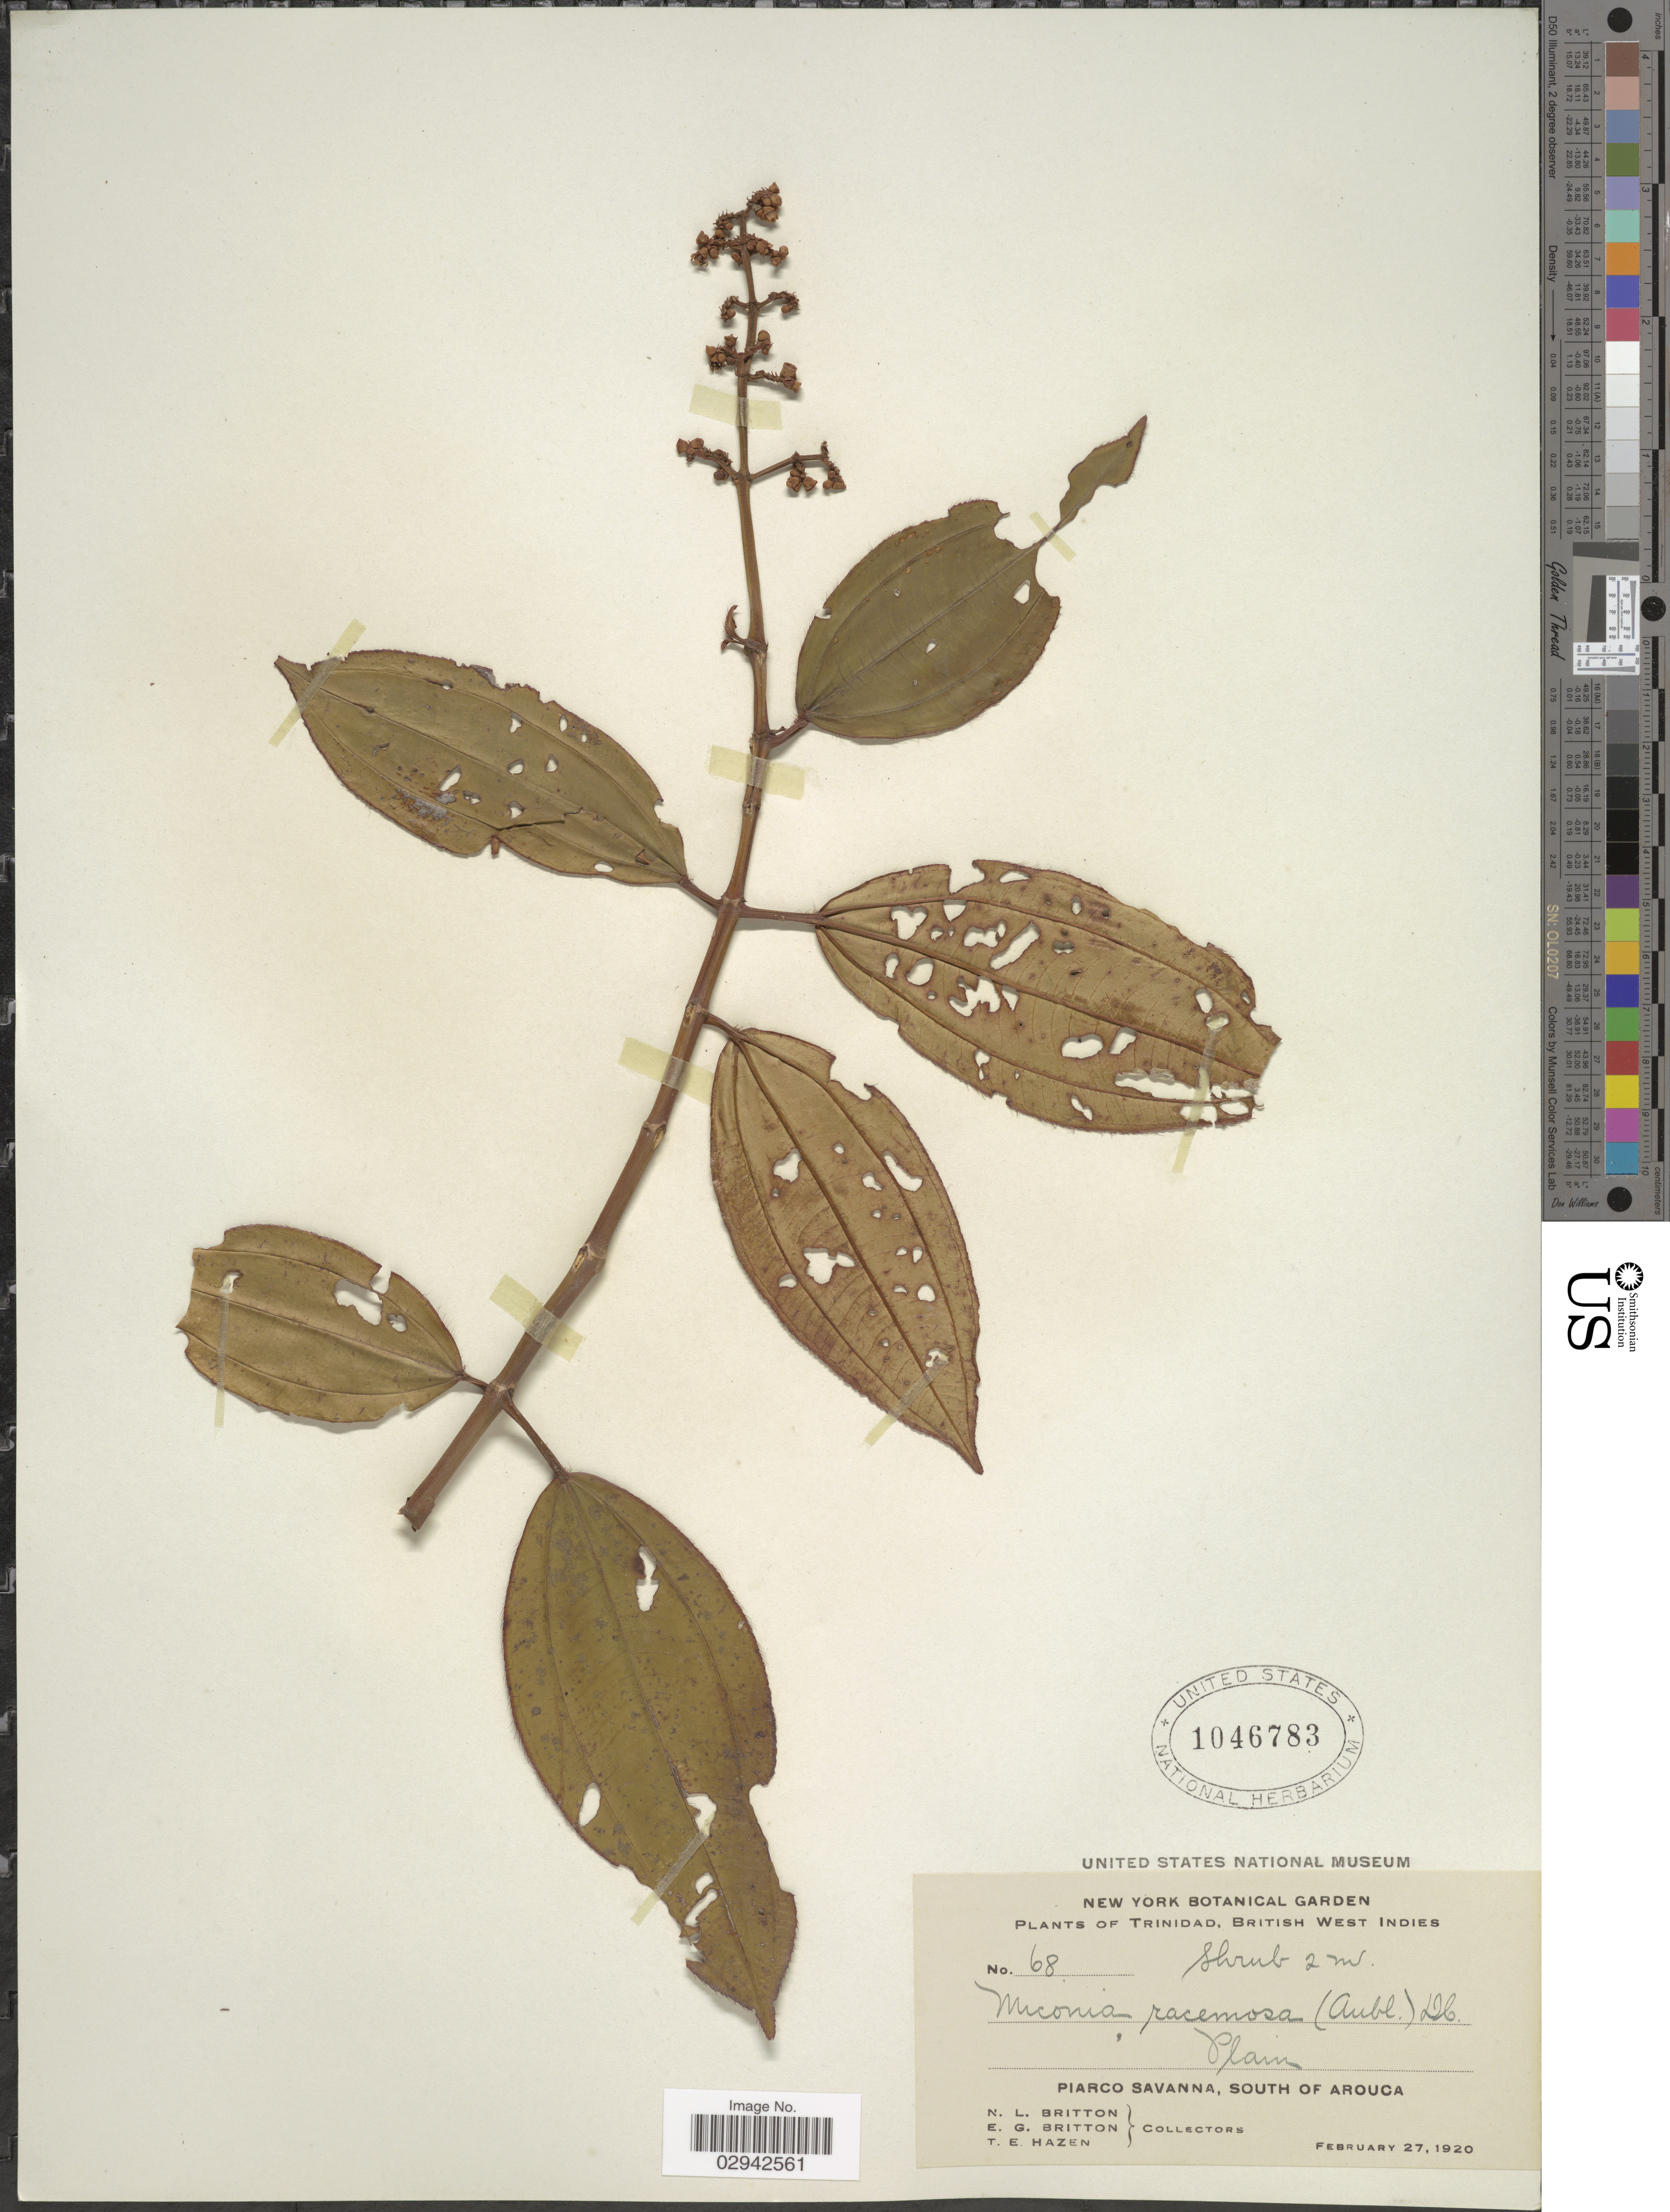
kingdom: Plantae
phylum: Tracheophyta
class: Magnoliopsida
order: Myrtales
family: Melastomataceae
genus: Miconia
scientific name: Miconia racemosa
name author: (Aubl.) DC.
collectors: N. Britton, E. G. Britton & T. E. Hazen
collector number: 68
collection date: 1920-02-27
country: Trinidad and Tobago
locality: Trinidad, British West Indies, Piarco Savanna, South of Arouca.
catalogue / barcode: US 1046783